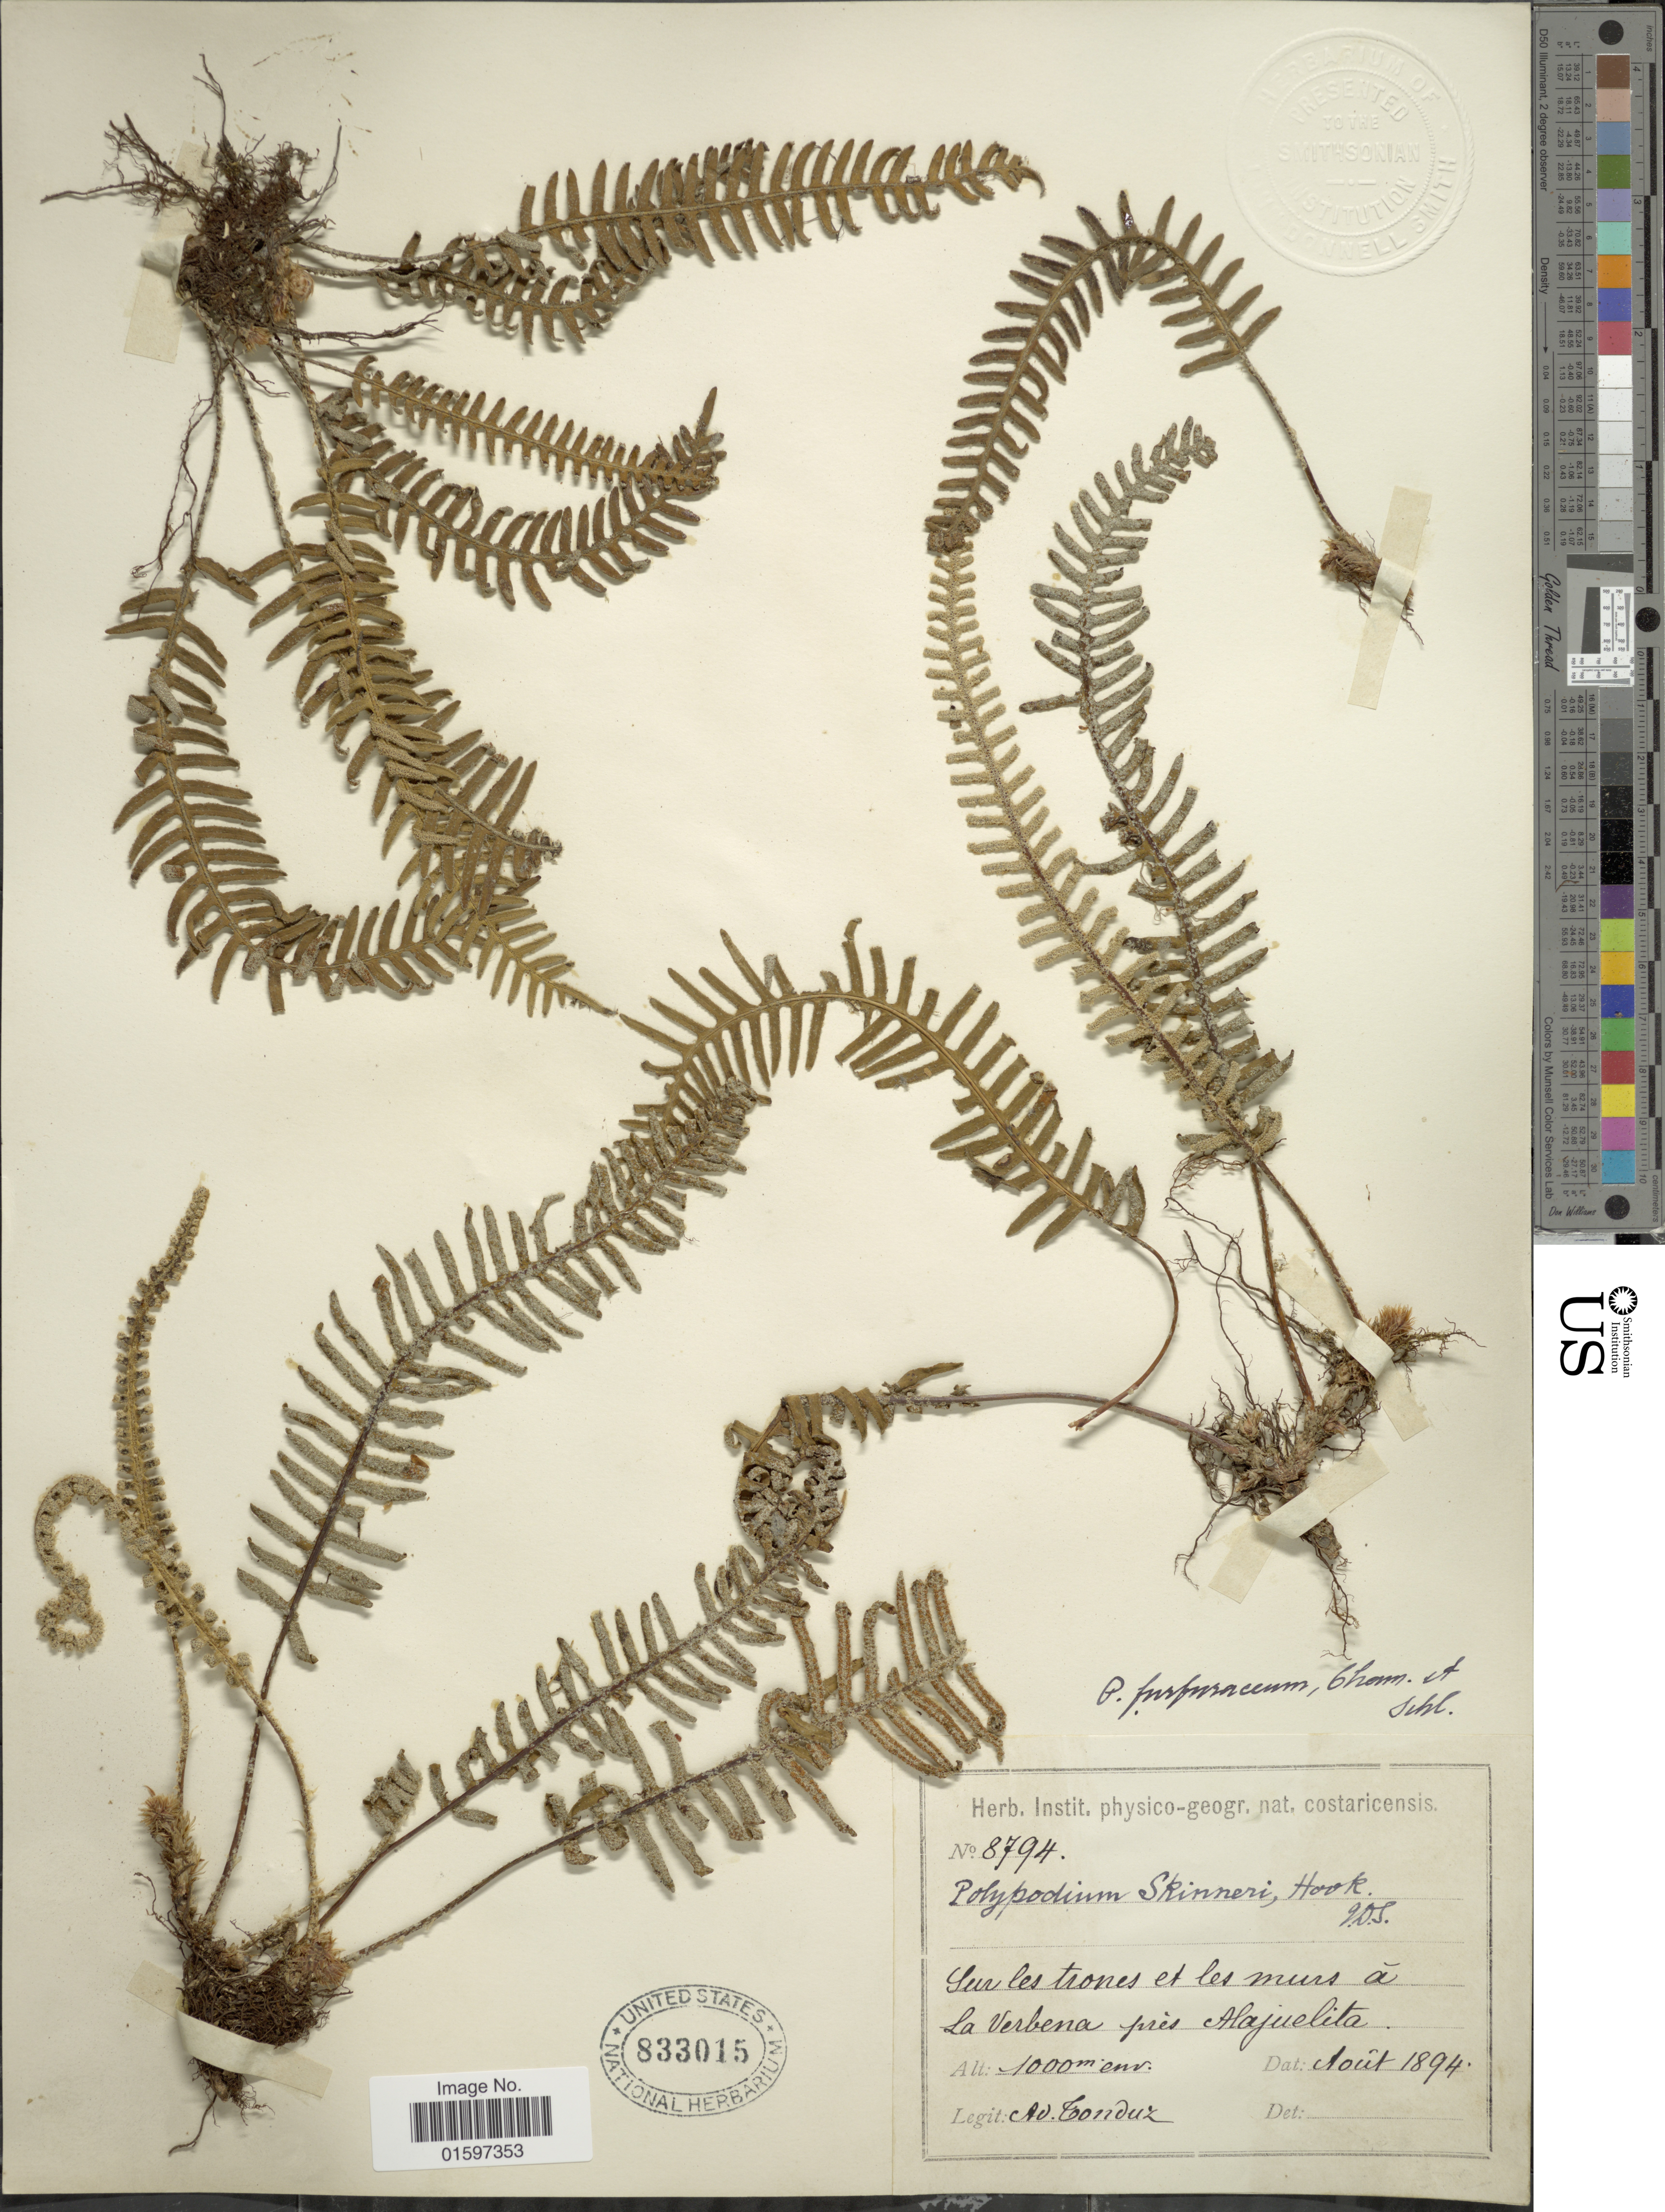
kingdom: Plantae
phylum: Tracheophyta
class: Polypodiopsida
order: Polypodiales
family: Polypodiaceae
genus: Pleopeltis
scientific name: Pleopeltis furfuracea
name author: (Schltdl. & Cham.) A.R. Sm. & Tejero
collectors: A. Tonduz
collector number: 8794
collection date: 1894-08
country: Costa Rica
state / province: Alajuela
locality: Sur les trones et les murs á La Verbena prés Alajuelita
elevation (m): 1000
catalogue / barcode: US 833015